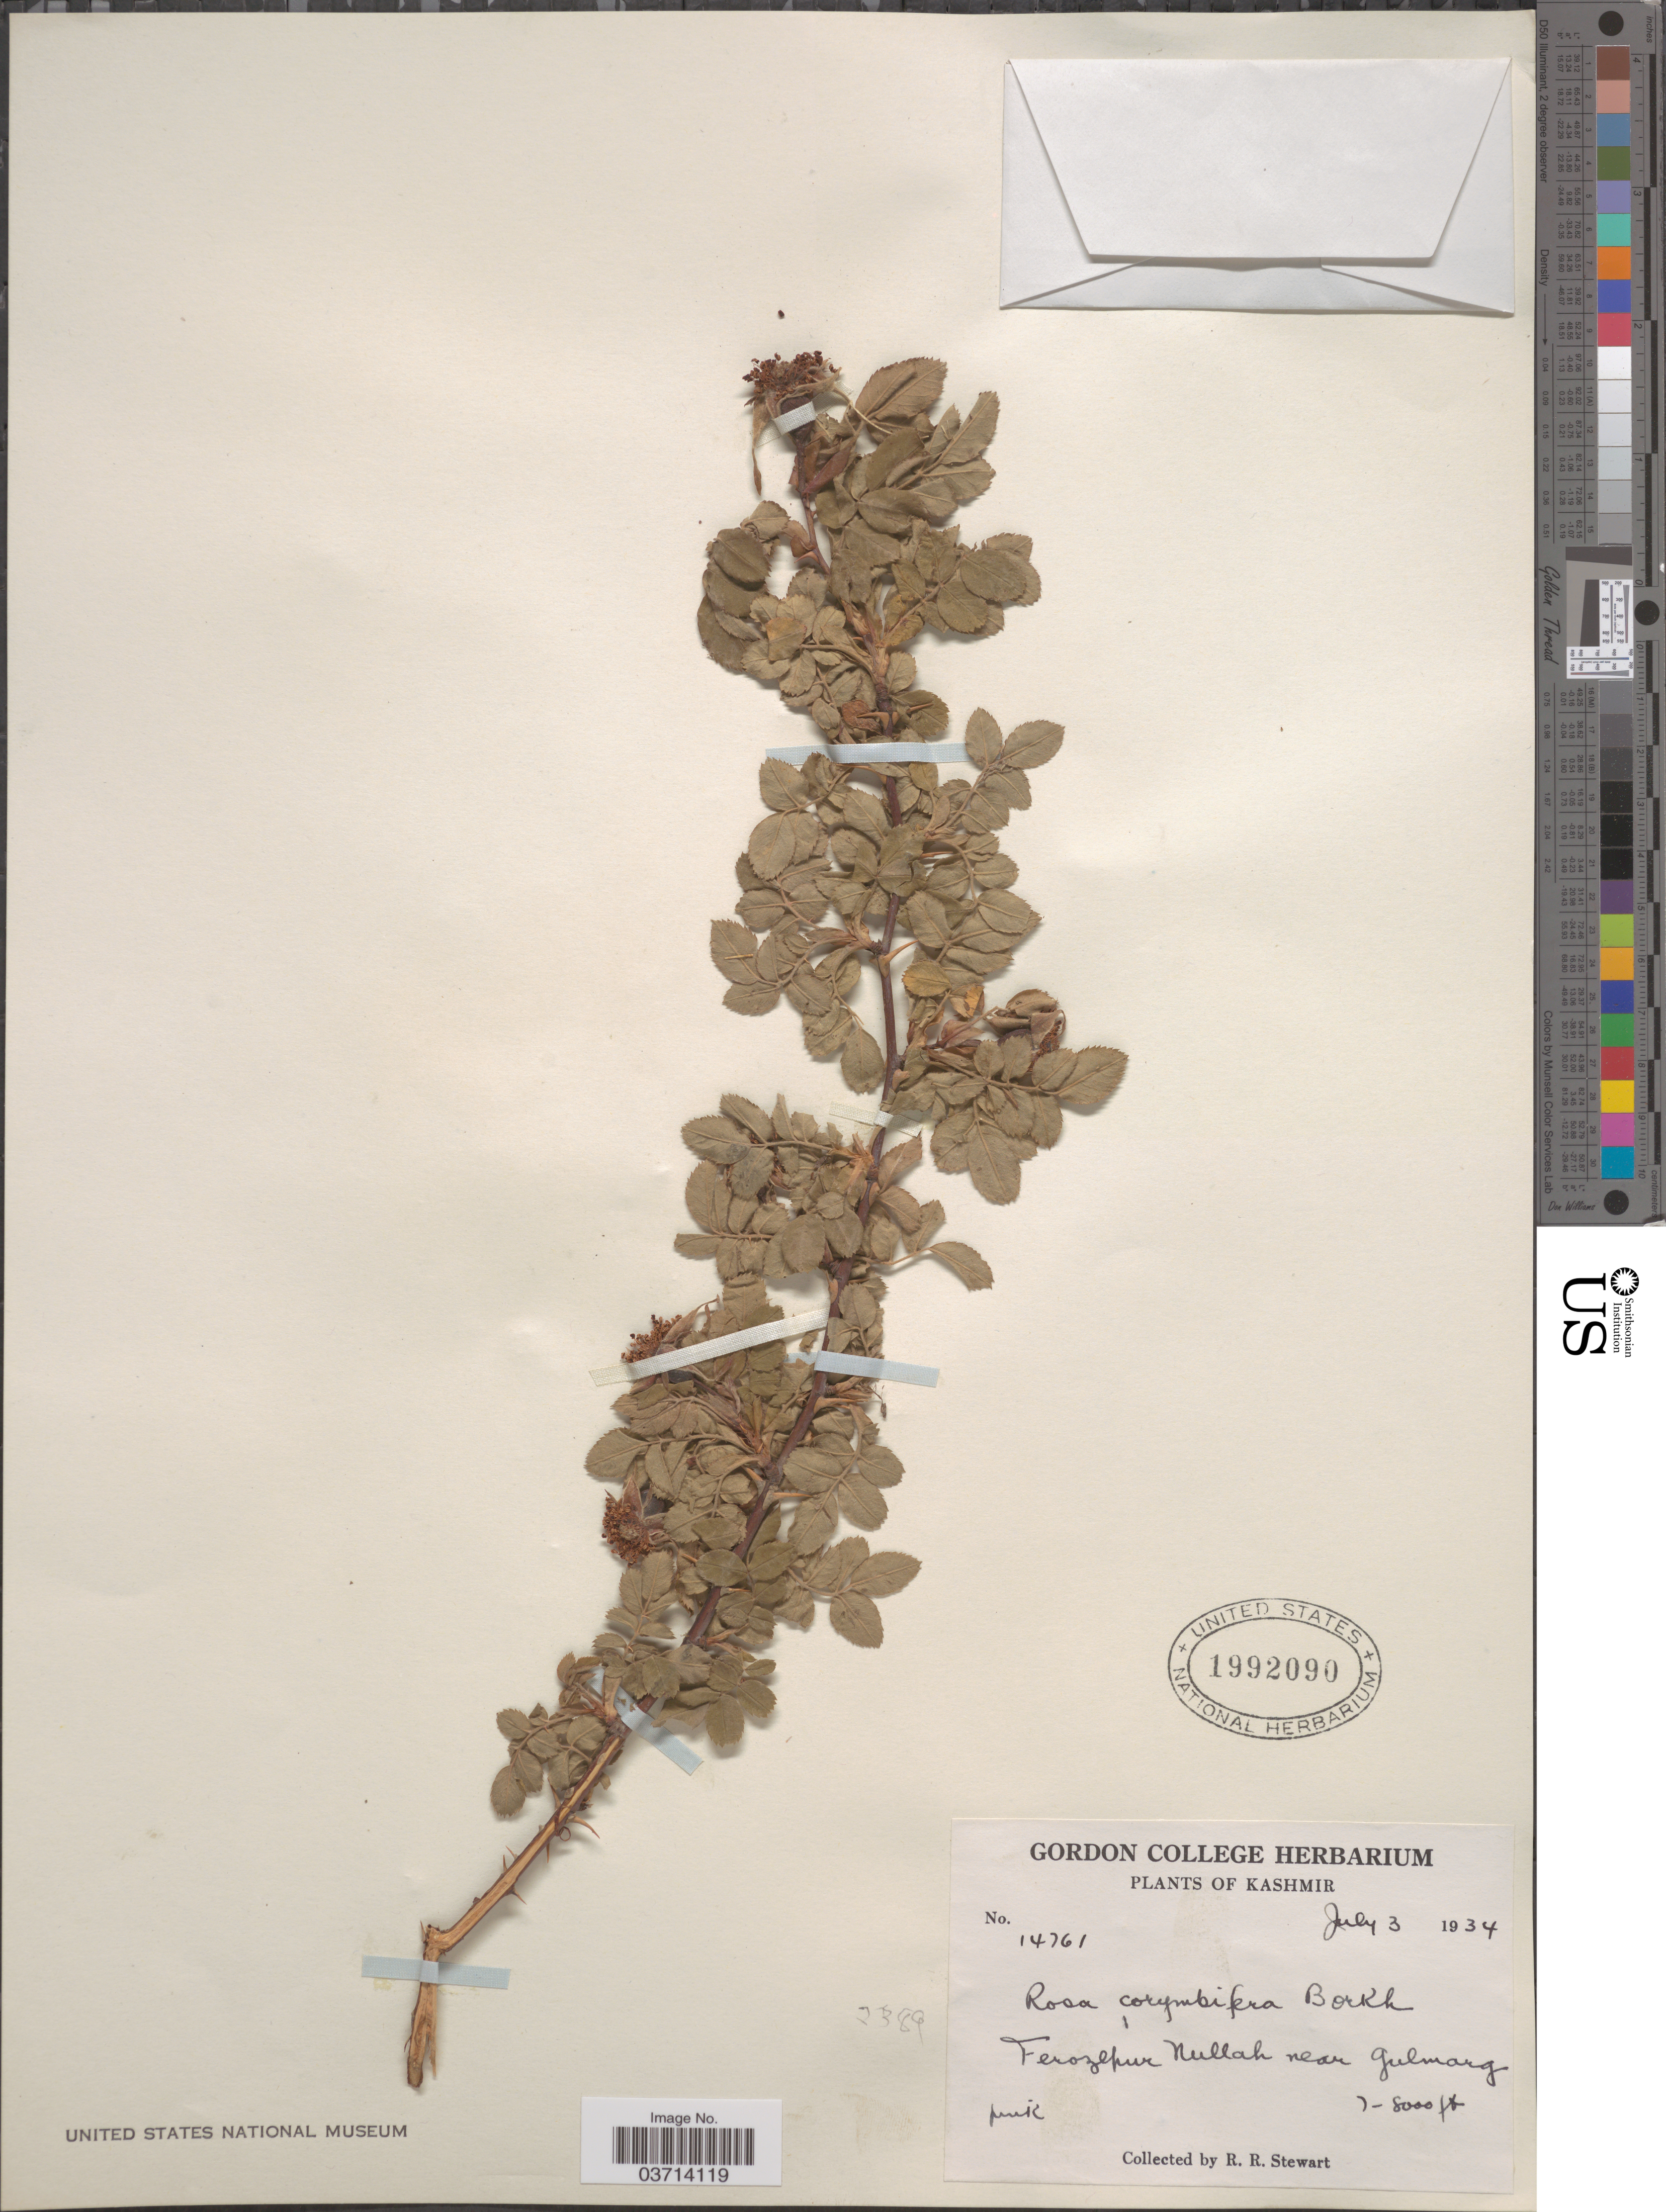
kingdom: Plantae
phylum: Tracheophyta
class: Magnoliopsida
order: Rosales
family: Rosaceae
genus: Rosa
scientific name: Rosa corymbifera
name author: Borkh.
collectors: R. Stewart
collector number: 14761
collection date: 1934-07-03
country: India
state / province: Jammu and Kashmir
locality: Kashmir. Ferozepur Nallah near Gulmarg.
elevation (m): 2134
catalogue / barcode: US 1992090